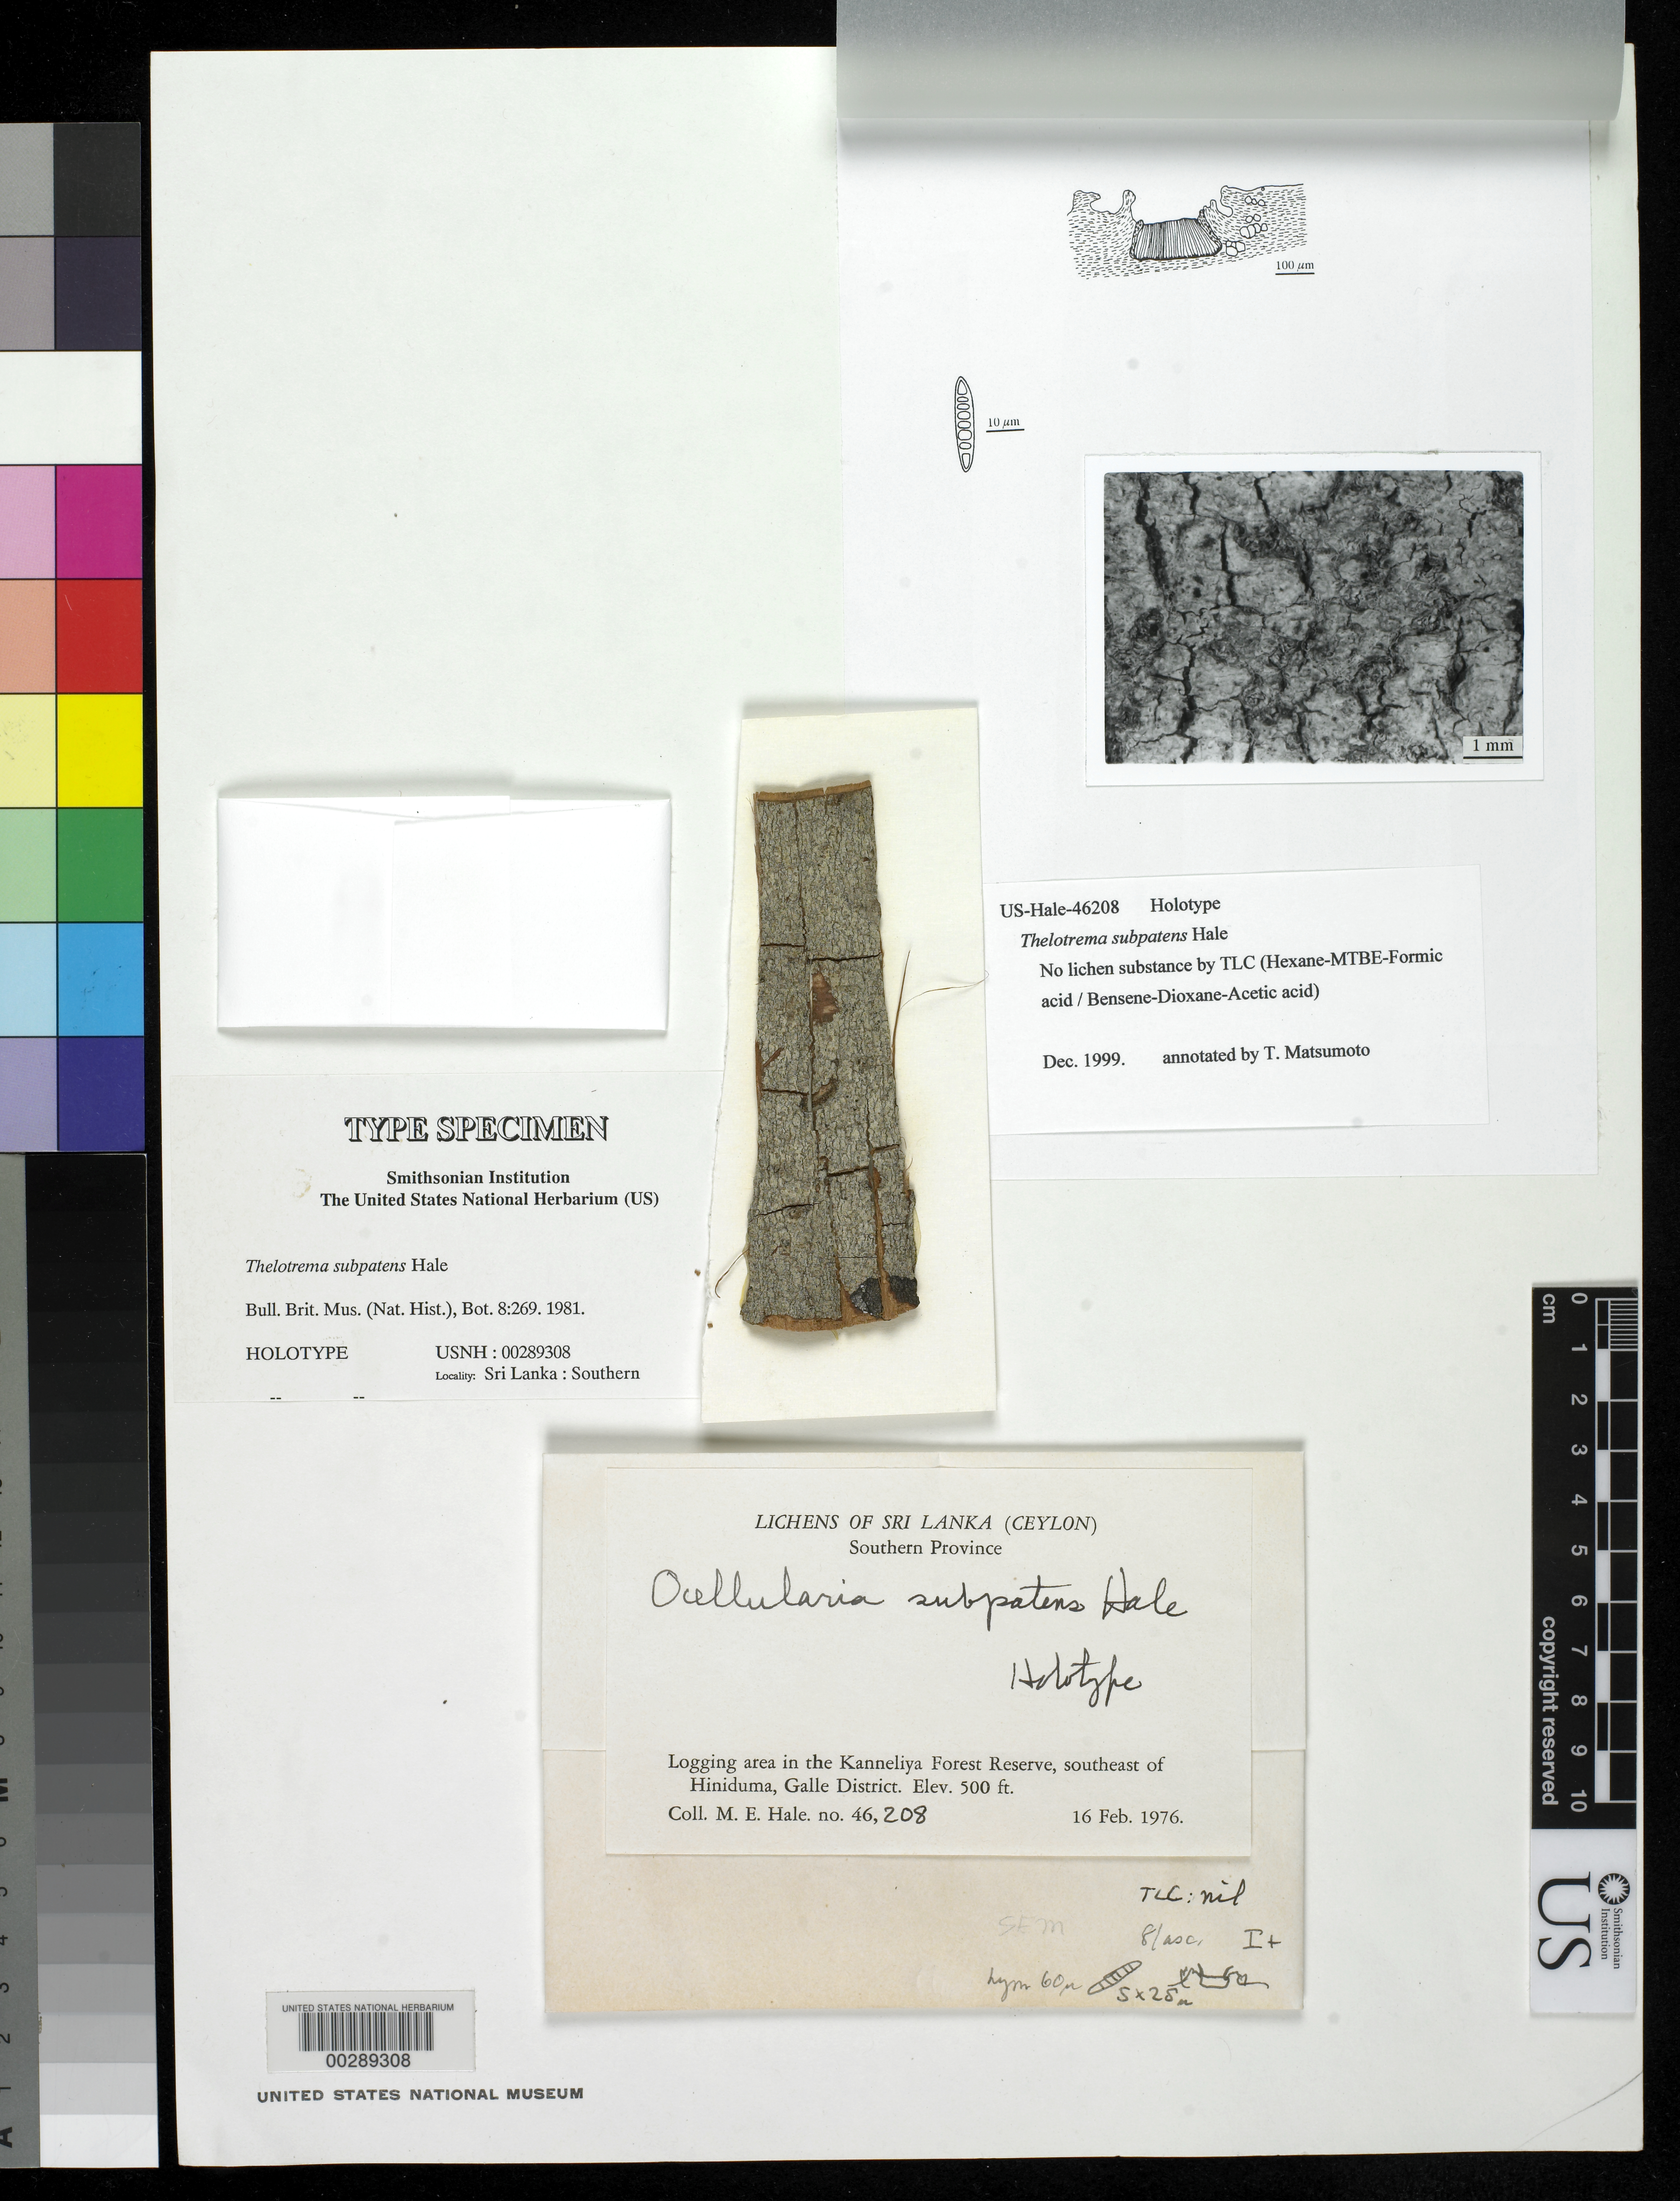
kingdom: Fungi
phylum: Ascomycota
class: Lecanoromycetes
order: Ostropales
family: Graphidaceae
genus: Thelotrema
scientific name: Thelotrema subpatens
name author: Hale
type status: Holotype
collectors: M. Hale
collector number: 46208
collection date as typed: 16 Feb 1976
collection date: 1976-02-16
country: Sri Lanka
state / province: Southern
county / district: Galle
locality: Logging area in Kanneliya Forest Reserve, SE of Hiniduma.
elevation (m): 500